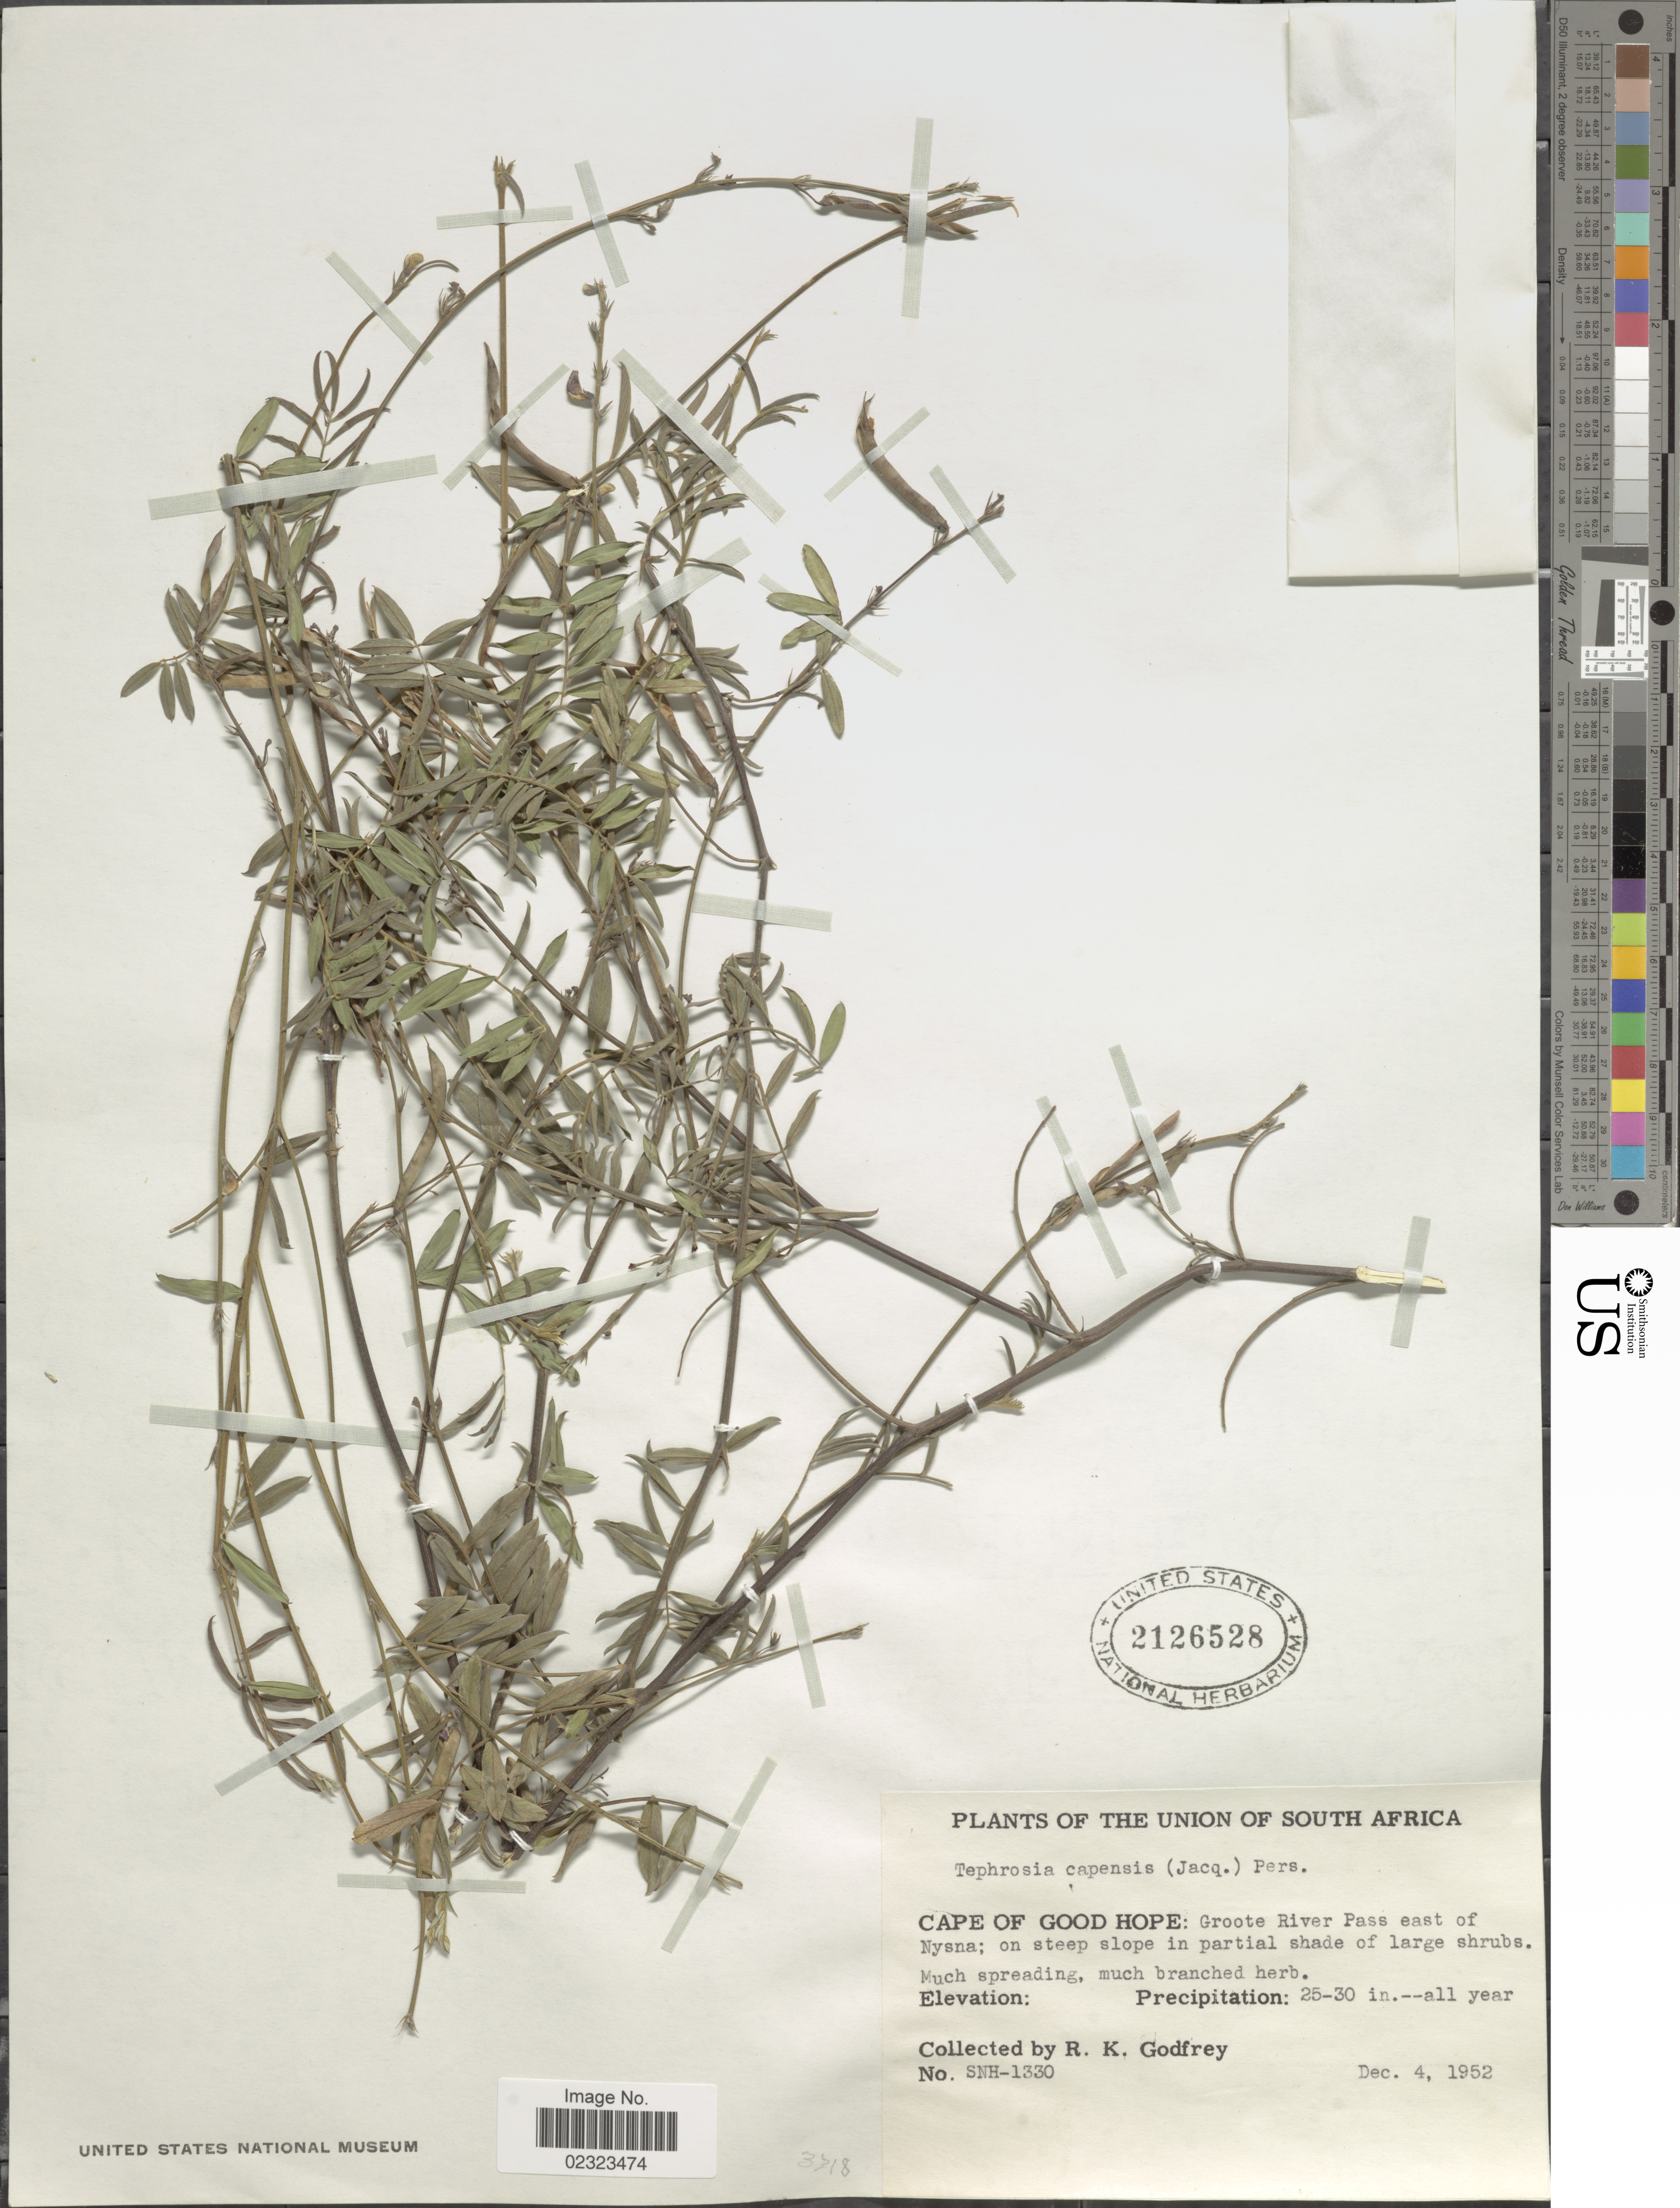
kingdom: Plantae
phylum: Tracheophyta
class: Magnoliopsida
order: Fabales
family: Fabaceae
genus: Tephrosia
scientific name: Tephrosia capensis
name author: (Jacq.) Pers.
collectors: R. K. Godfrey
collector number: SNH-1330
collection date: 1952-12-04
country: South Africa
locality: Cape of Good Hipe: Groote River Pass east of Nysna; on steep slope in partial shade of large shrubs.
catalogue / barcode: US 2126528